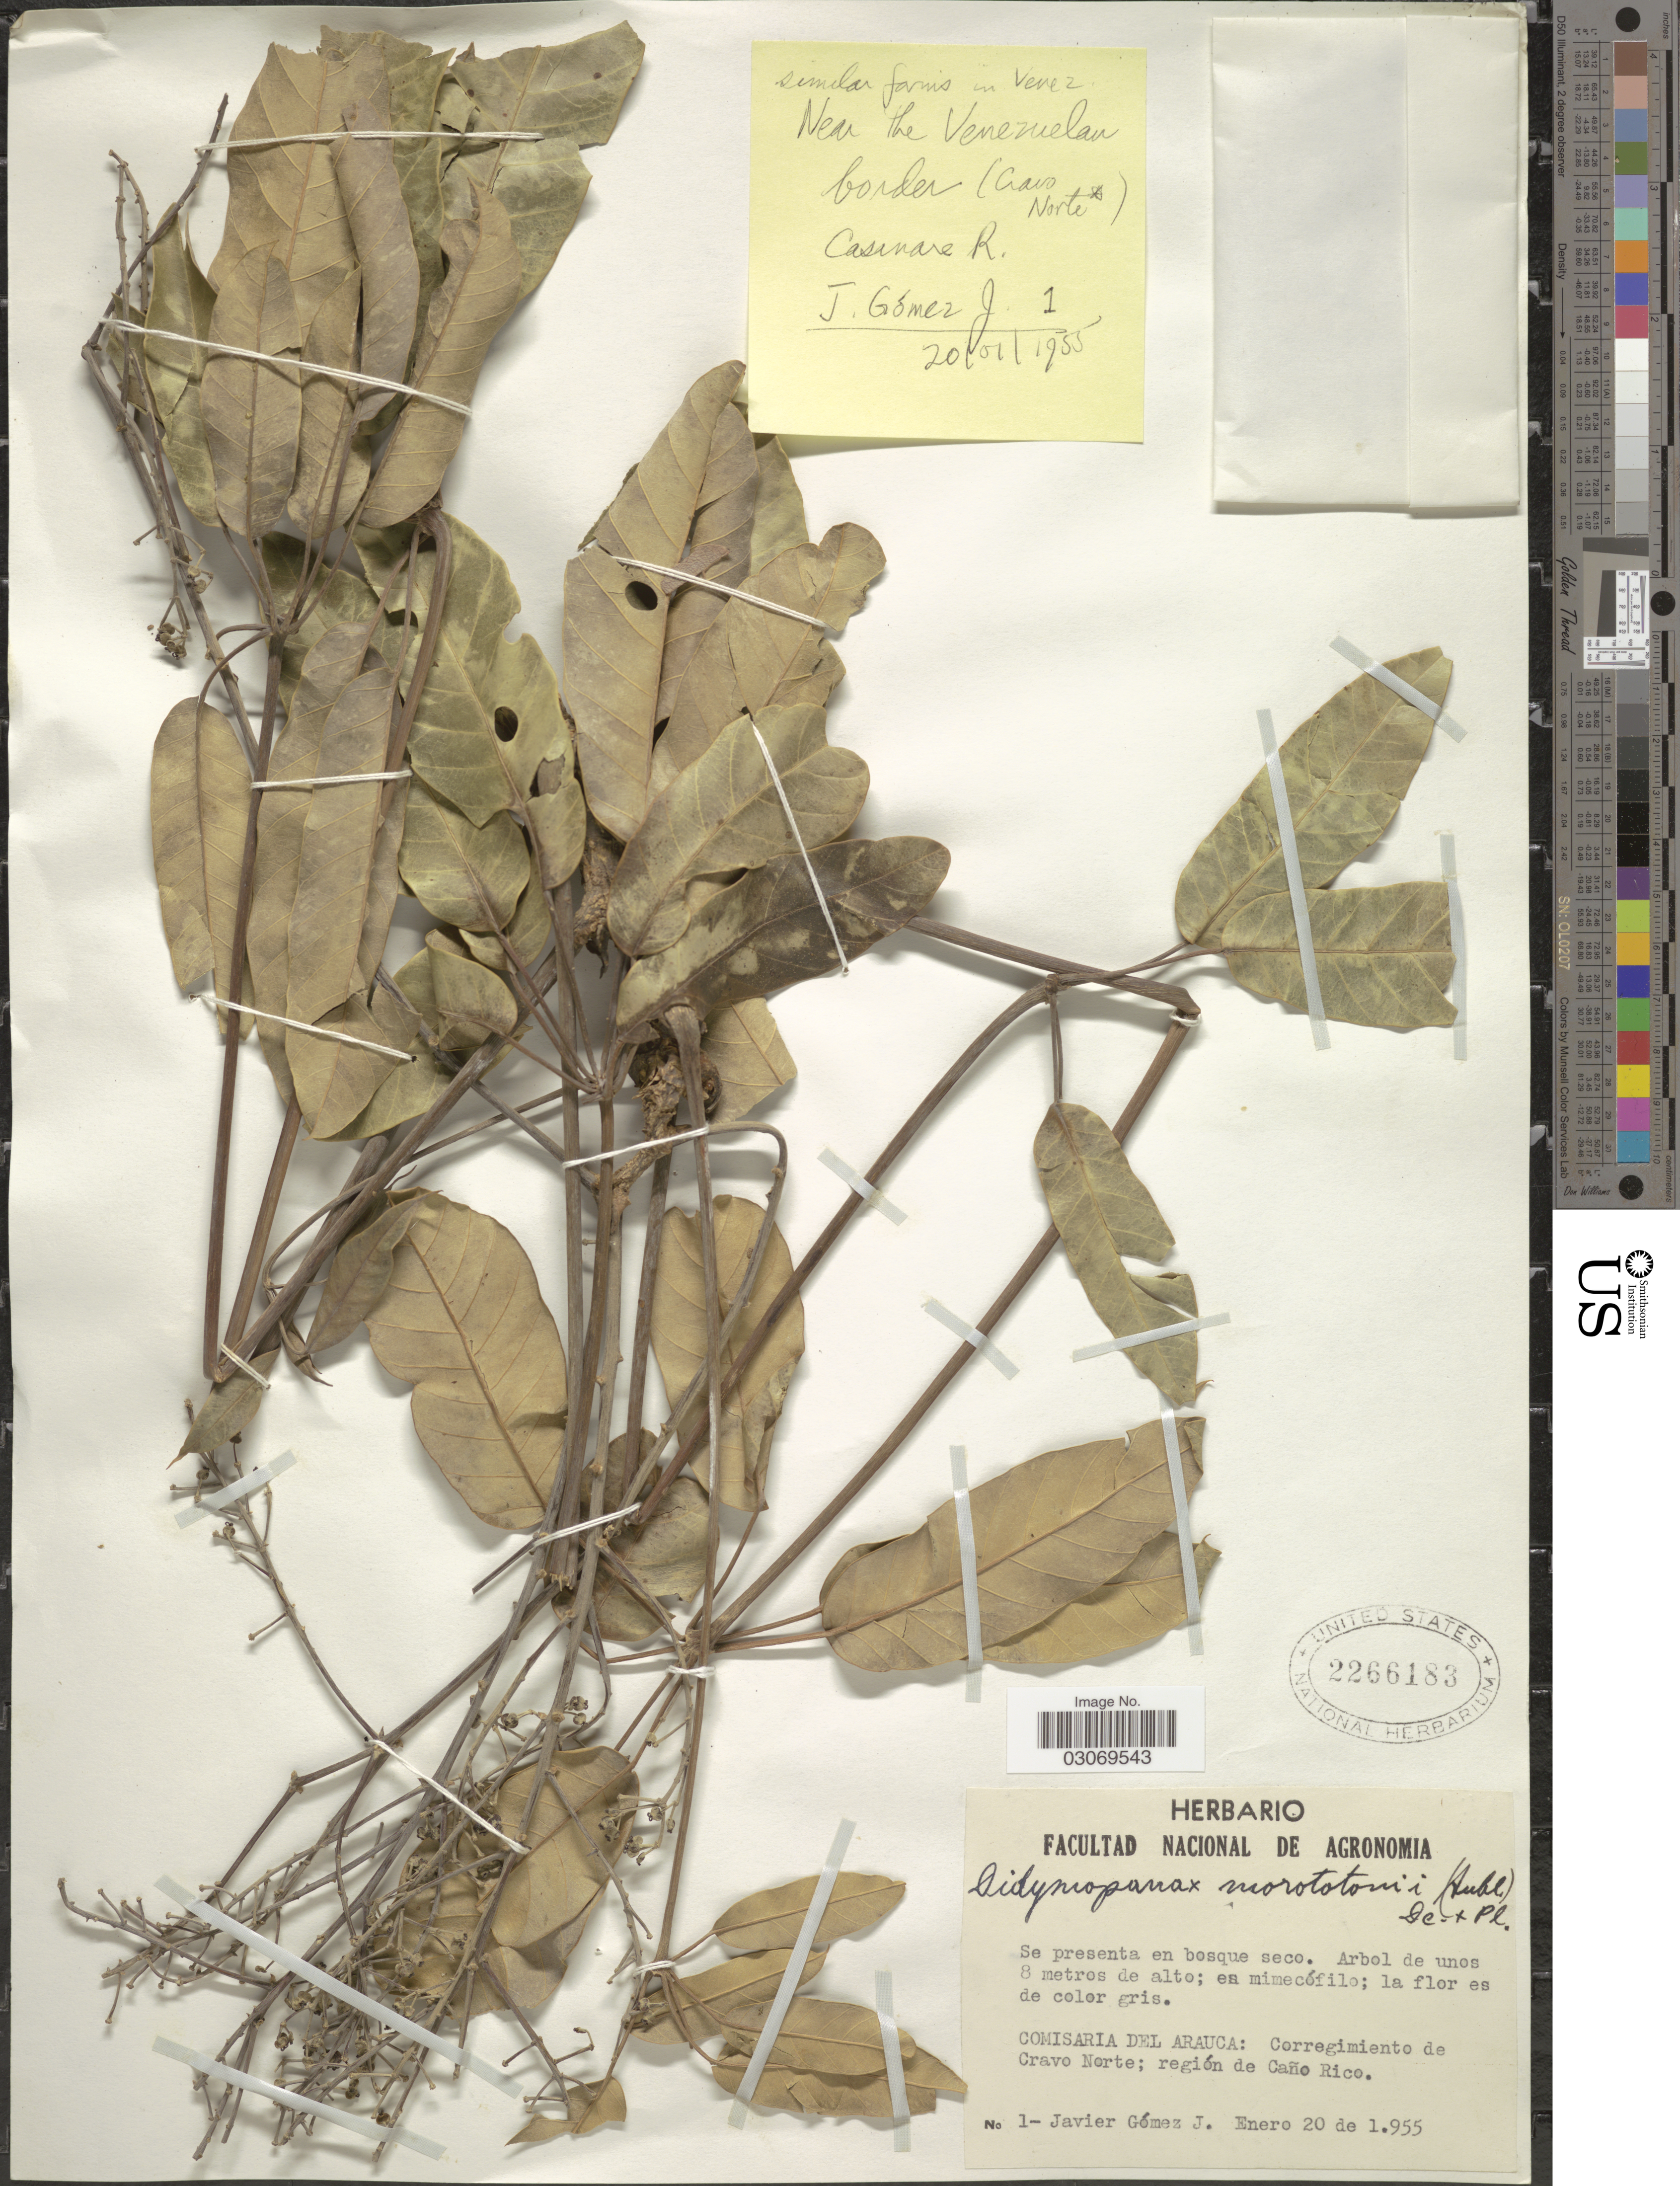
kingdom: Plantae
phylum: Tracheophyta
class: Magnoliopsida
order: Apiales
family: Araliaceae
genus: Schefflera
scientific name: Schefflera morototoni (Aubl.) Maguire, Steyerm. & Frodin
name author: (Aubl.) Maguire et al.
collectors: J. Gómez-J.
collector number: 1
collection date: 1955-01-20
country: Colombia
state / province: Arauca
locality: Comisaria del Arauca: Corregimiento de Cravo Norte; región de Caño Rico. Near the Venezuelan border (Cravo Norte). Casanare R. [unsure placement]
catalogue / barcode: US 2266183